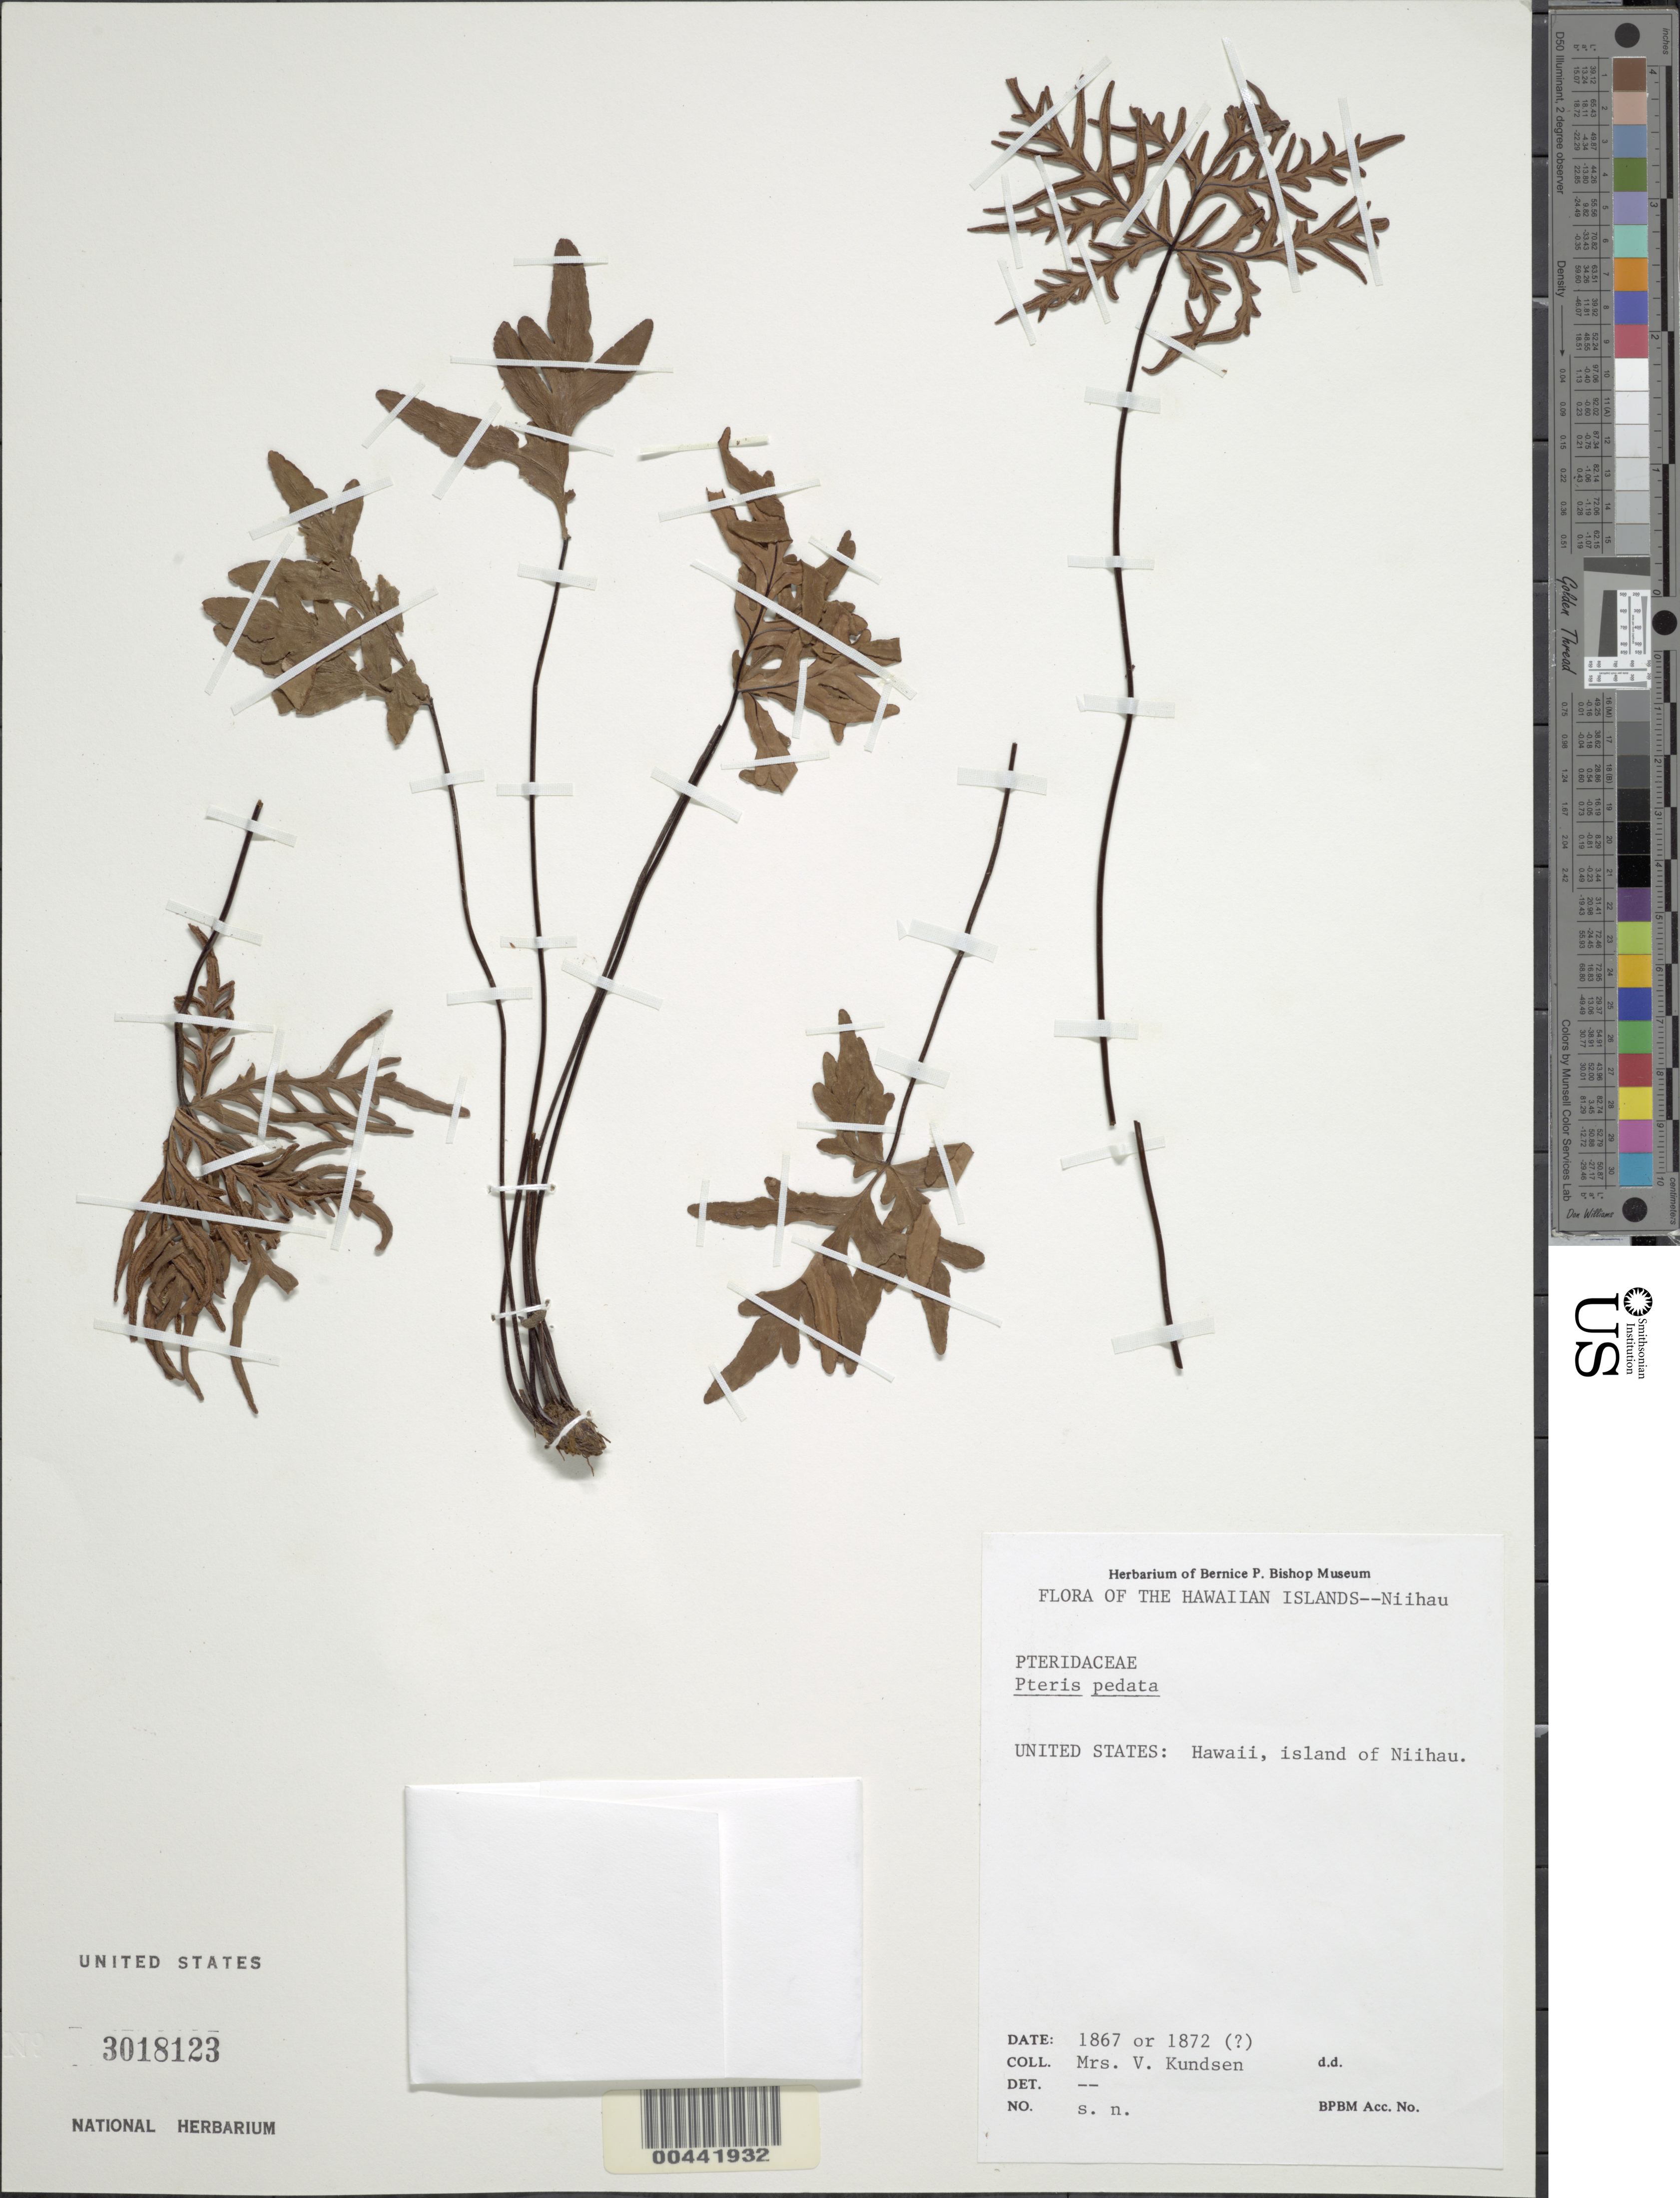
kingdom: Plantae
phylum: Tracheophyta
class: Polypodiopsida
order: Polypodiales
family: Pteridaceae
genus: Doryopteris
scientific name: Doryopteris decipiens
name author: (Hook.) J. Sm.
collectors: V. Kundsen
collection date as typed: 1867 or 1872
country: United States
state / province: Hawaii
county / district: Kauai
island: Ni'ihau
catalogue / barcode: US 3018123